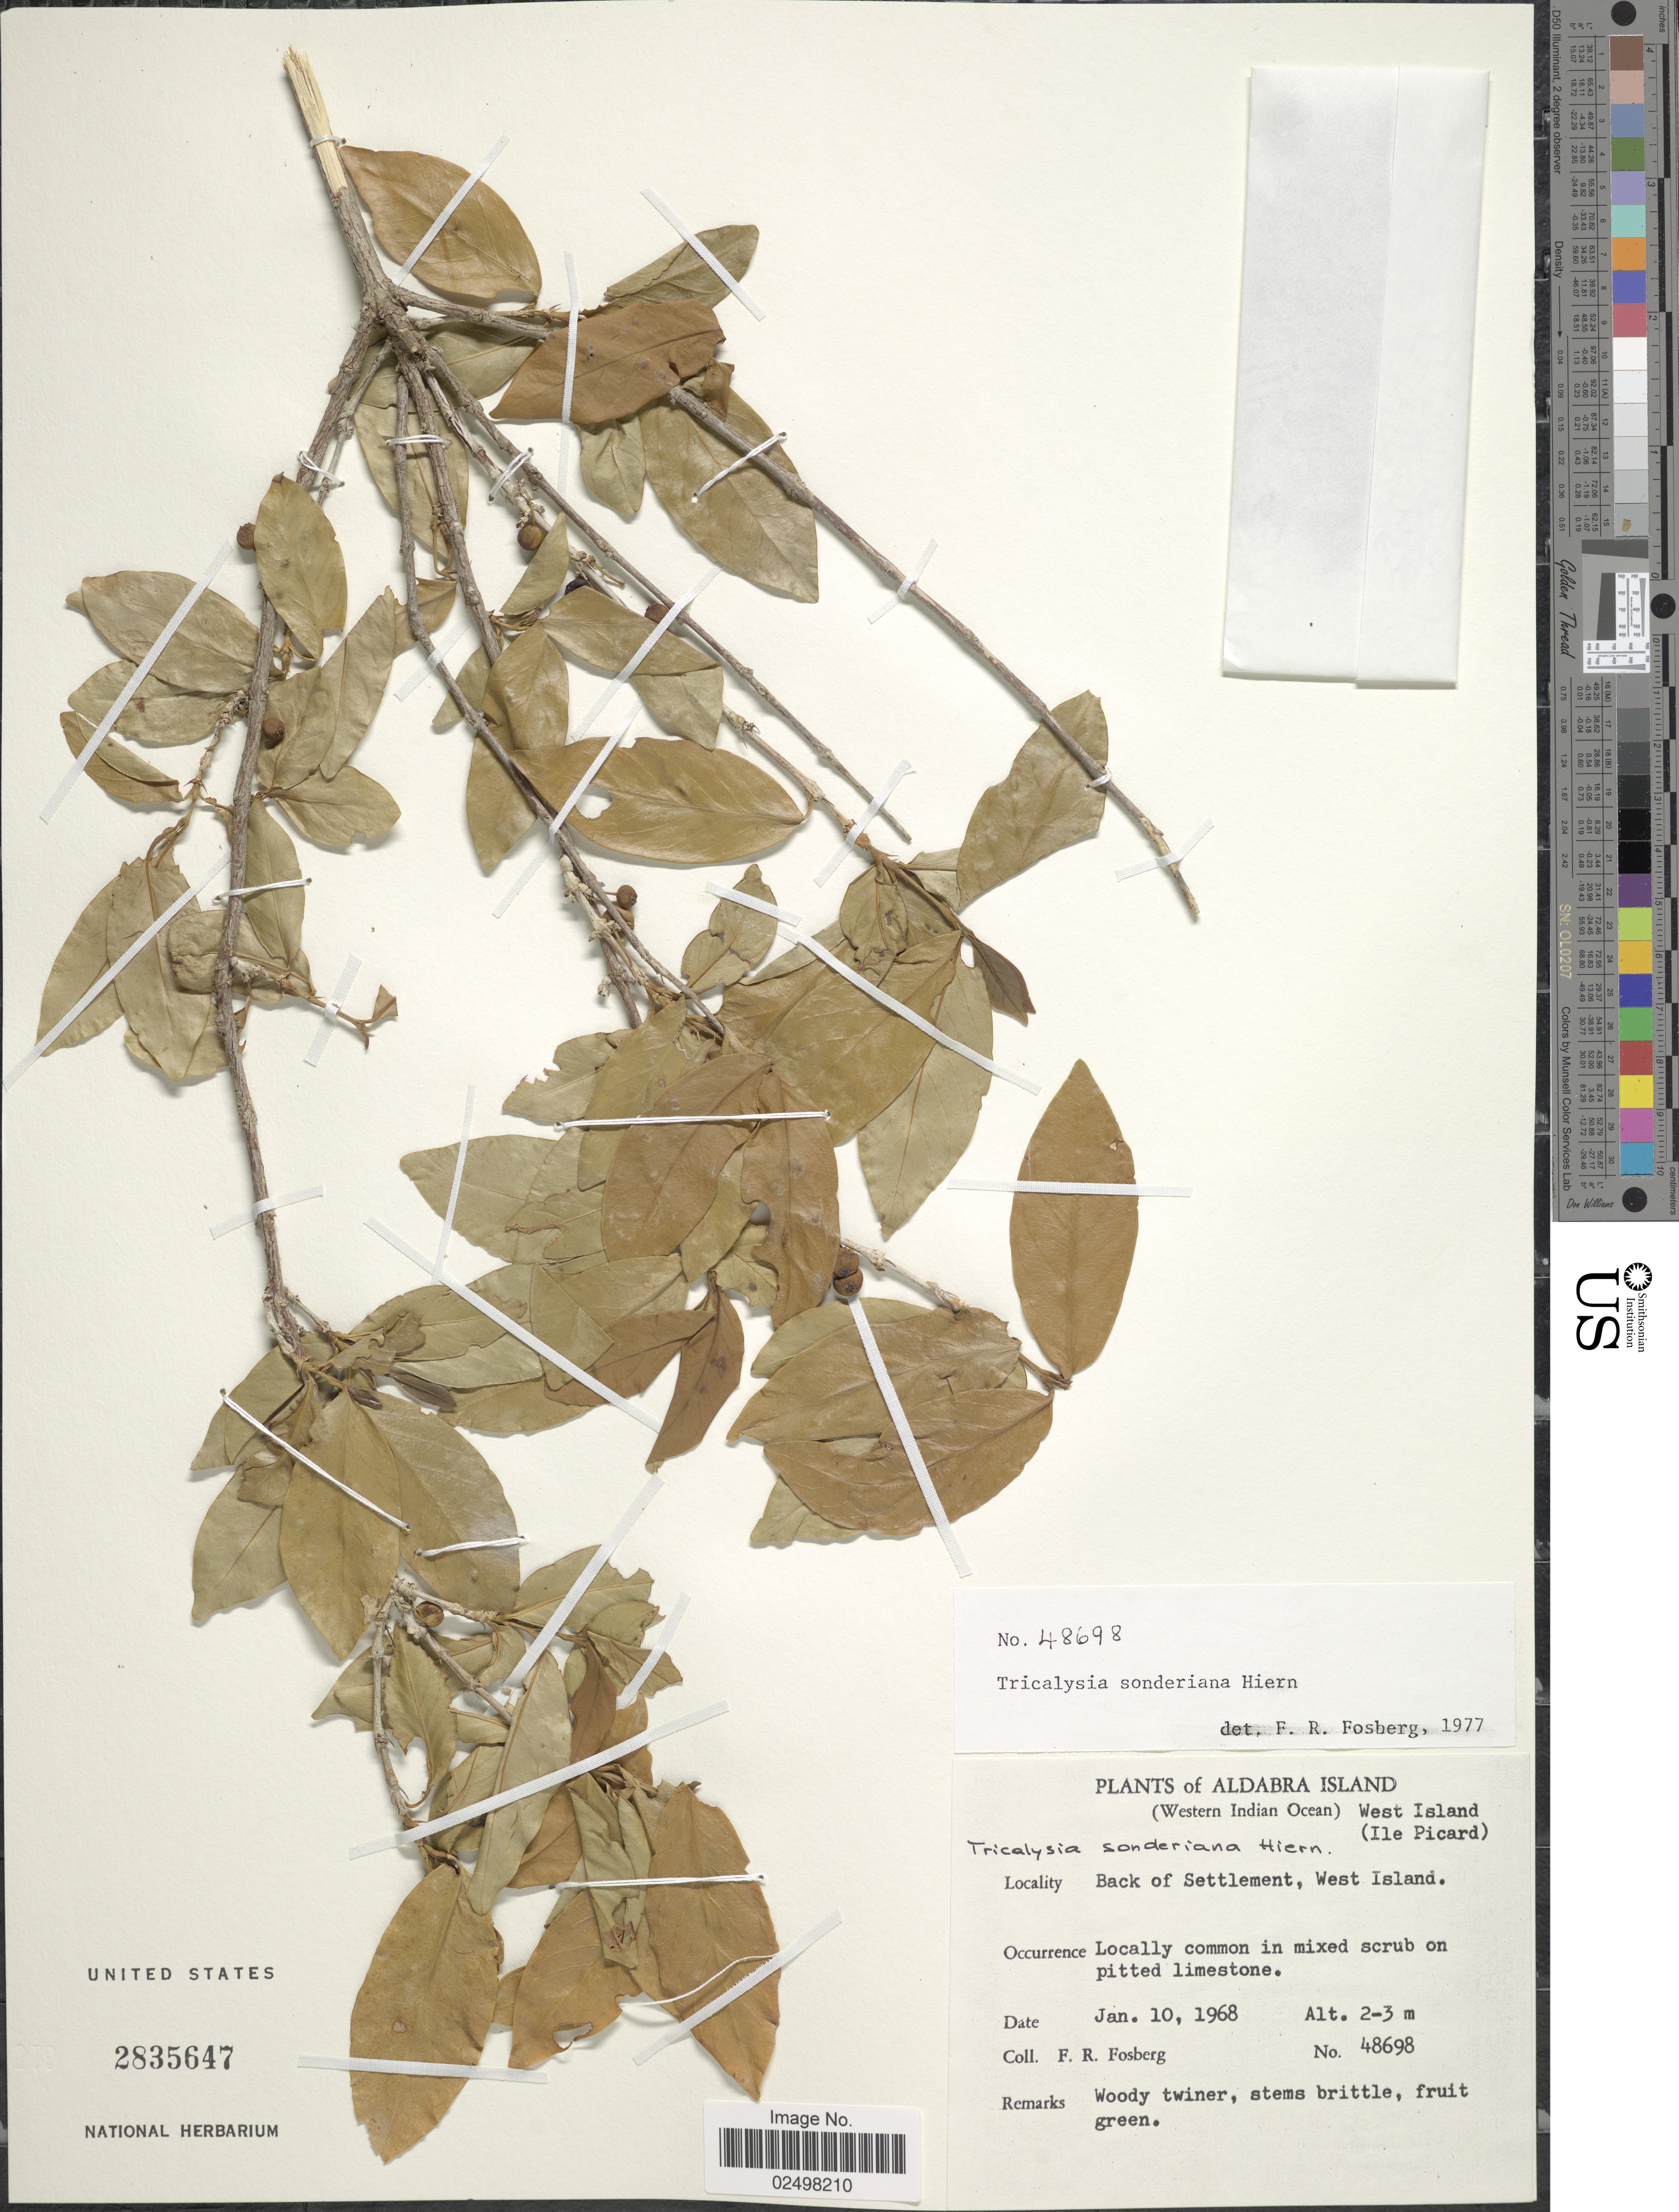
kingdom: Plantae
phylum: Tracheophyta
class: Magnoliopsida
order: Gentianales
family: Rubiaceae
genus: Tricalysia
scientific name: Tricalysia sonderiana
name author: Hiern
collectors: F. R. Fosberg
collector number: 48698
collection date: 1968-01-10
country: Seychelles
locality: Aldabra Island, (Western indian Ocean) West Island (Ile Picard) Back of Settlement, West Island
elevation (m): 2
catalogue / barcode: US 2835647